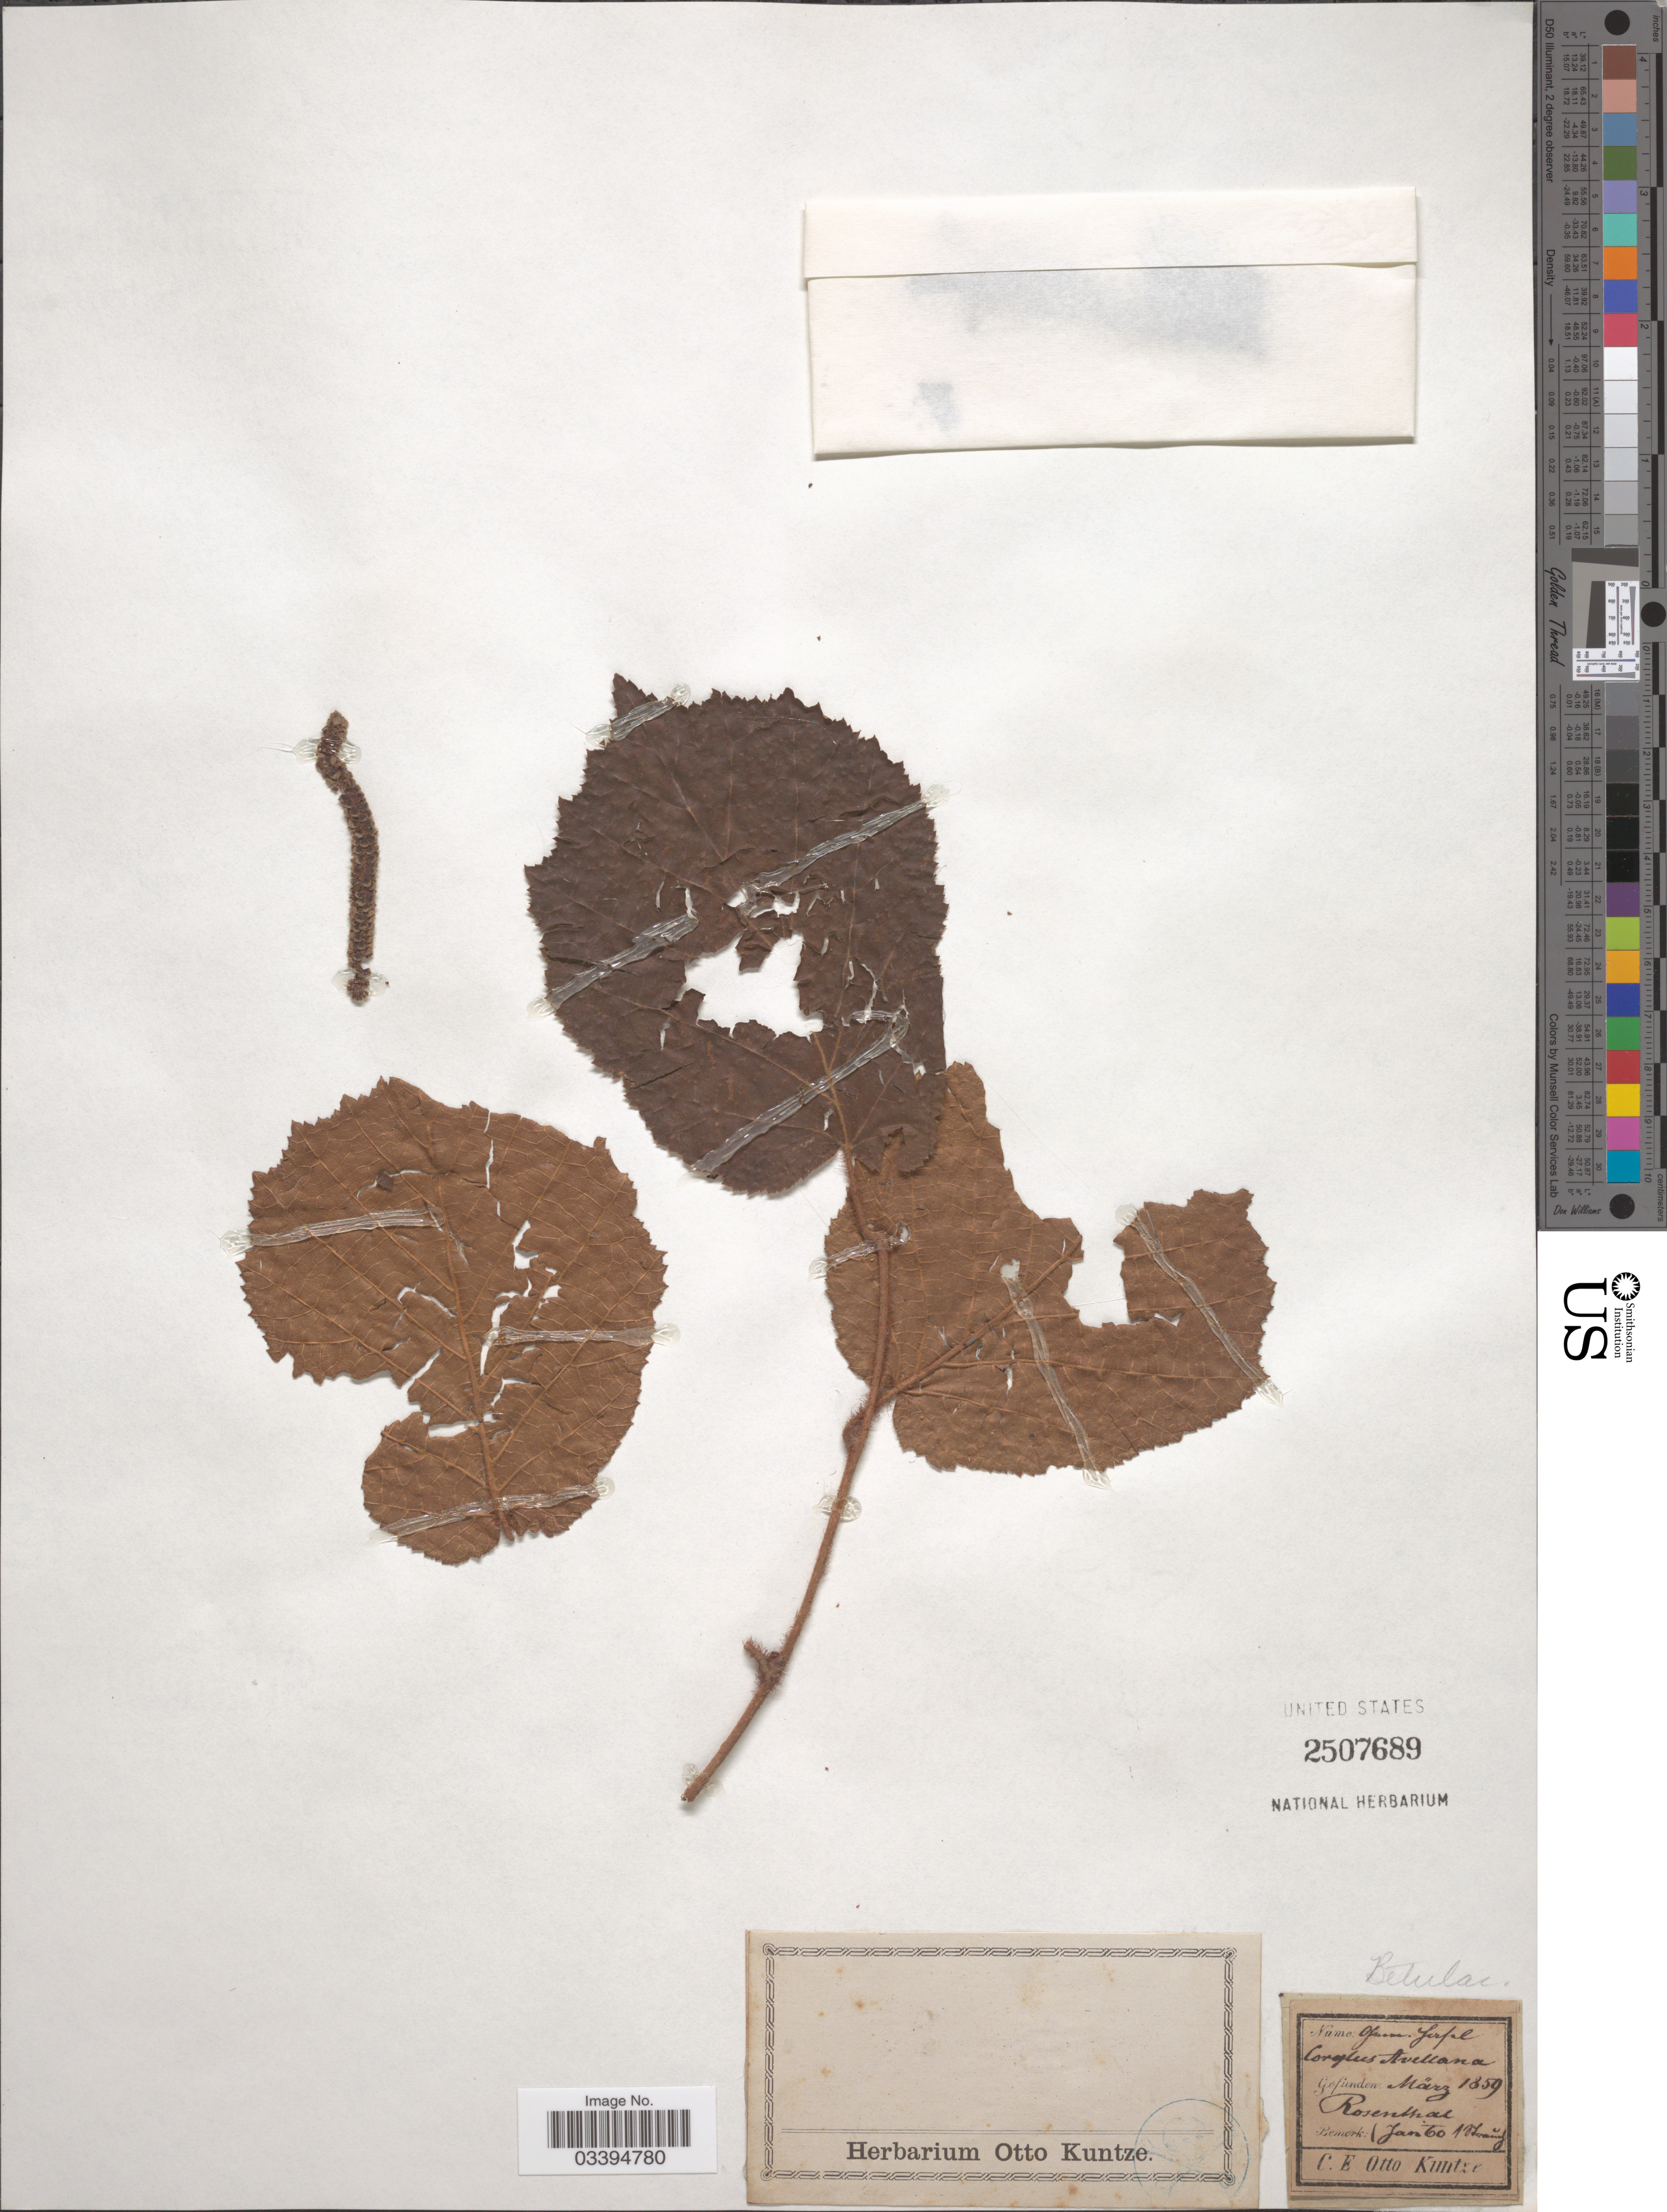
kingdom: Plantae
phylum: Tracheophyta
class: Magnoliopsida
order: Fagales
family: Betulaceae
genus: Corylus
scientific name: Corylus avellana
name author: L.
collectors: C.E.O. Kuntze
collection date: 1859-03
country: Germany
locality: Rosenthal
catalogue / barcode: US 2507689